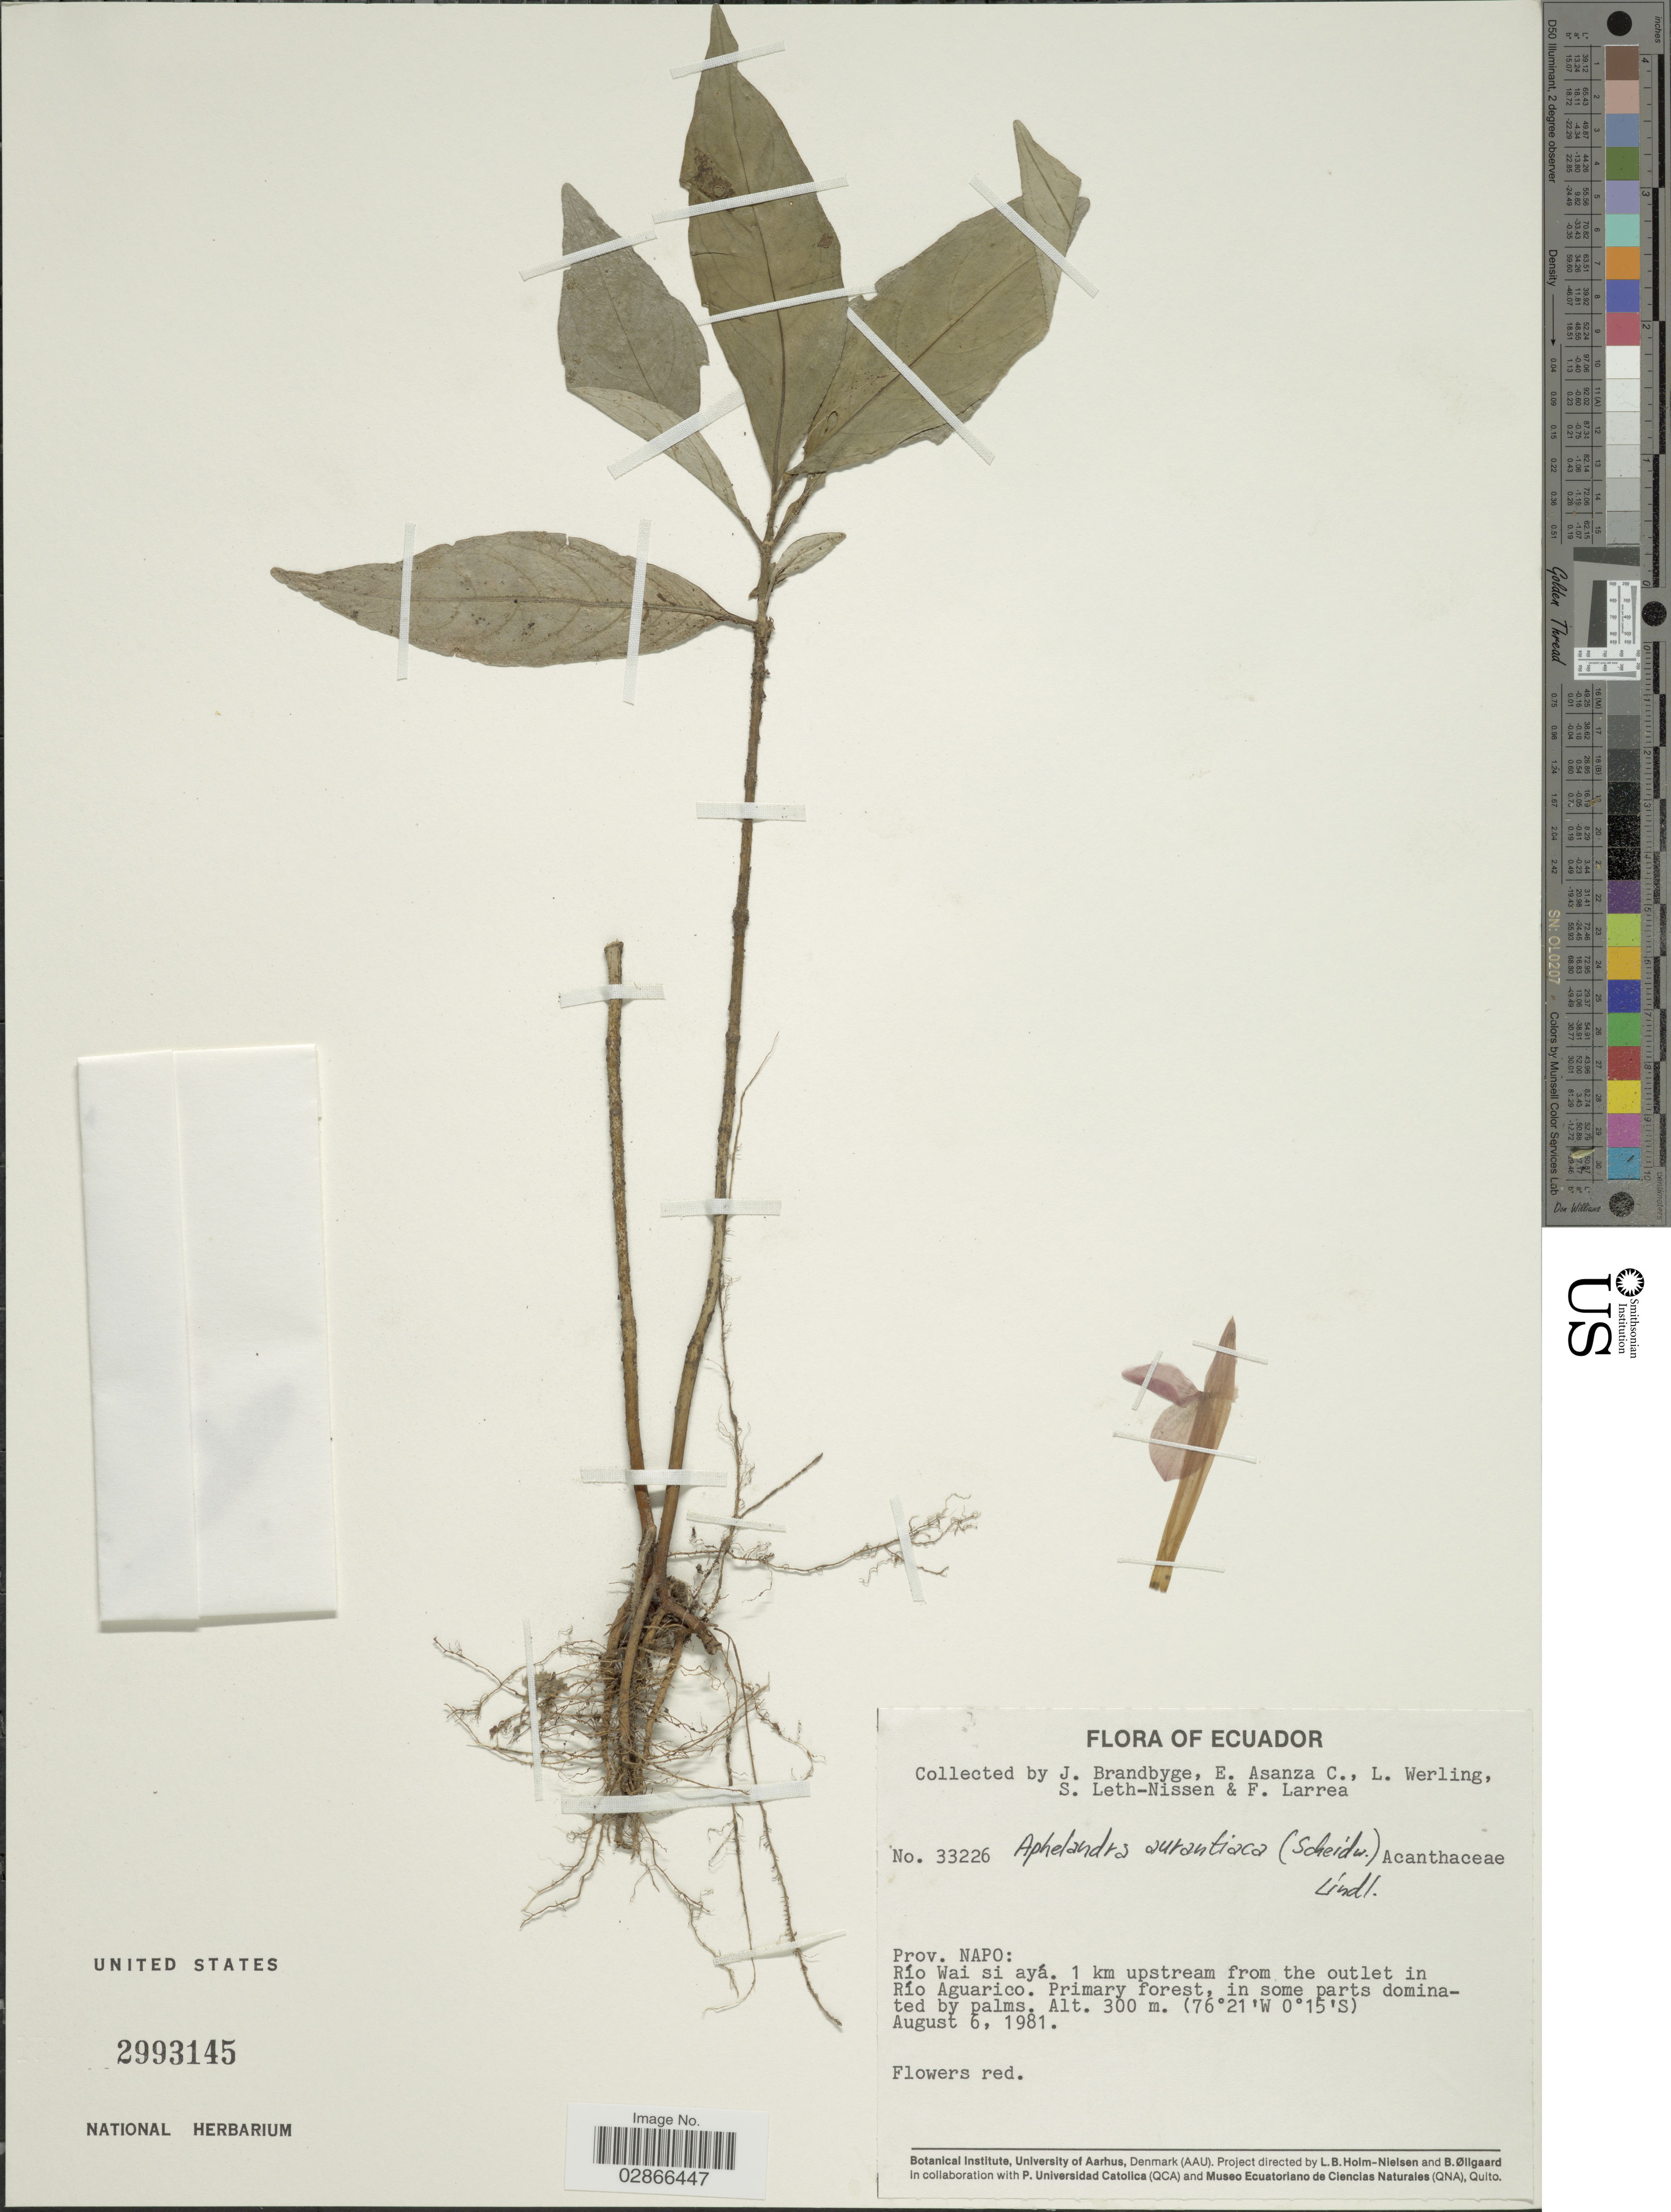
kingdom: Plantae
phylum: Tracheophyta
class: Magnoliopsida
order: Lamiales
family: Acanthaceae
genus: Aphelandra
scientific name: Aphelandra aurantiaca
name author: (Scheidw.) Lindl.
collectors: J. Brandbyge, E. Asanza C., L. Werling, S. Leth-Nissen & F. Larrea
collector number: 33226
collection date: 1981-08-06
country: Ecuador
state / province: Napo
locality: Río Wai si ayá. 1 km upstream from the outlet in Río Aguarico.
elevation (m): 300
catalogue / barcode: US 2993145